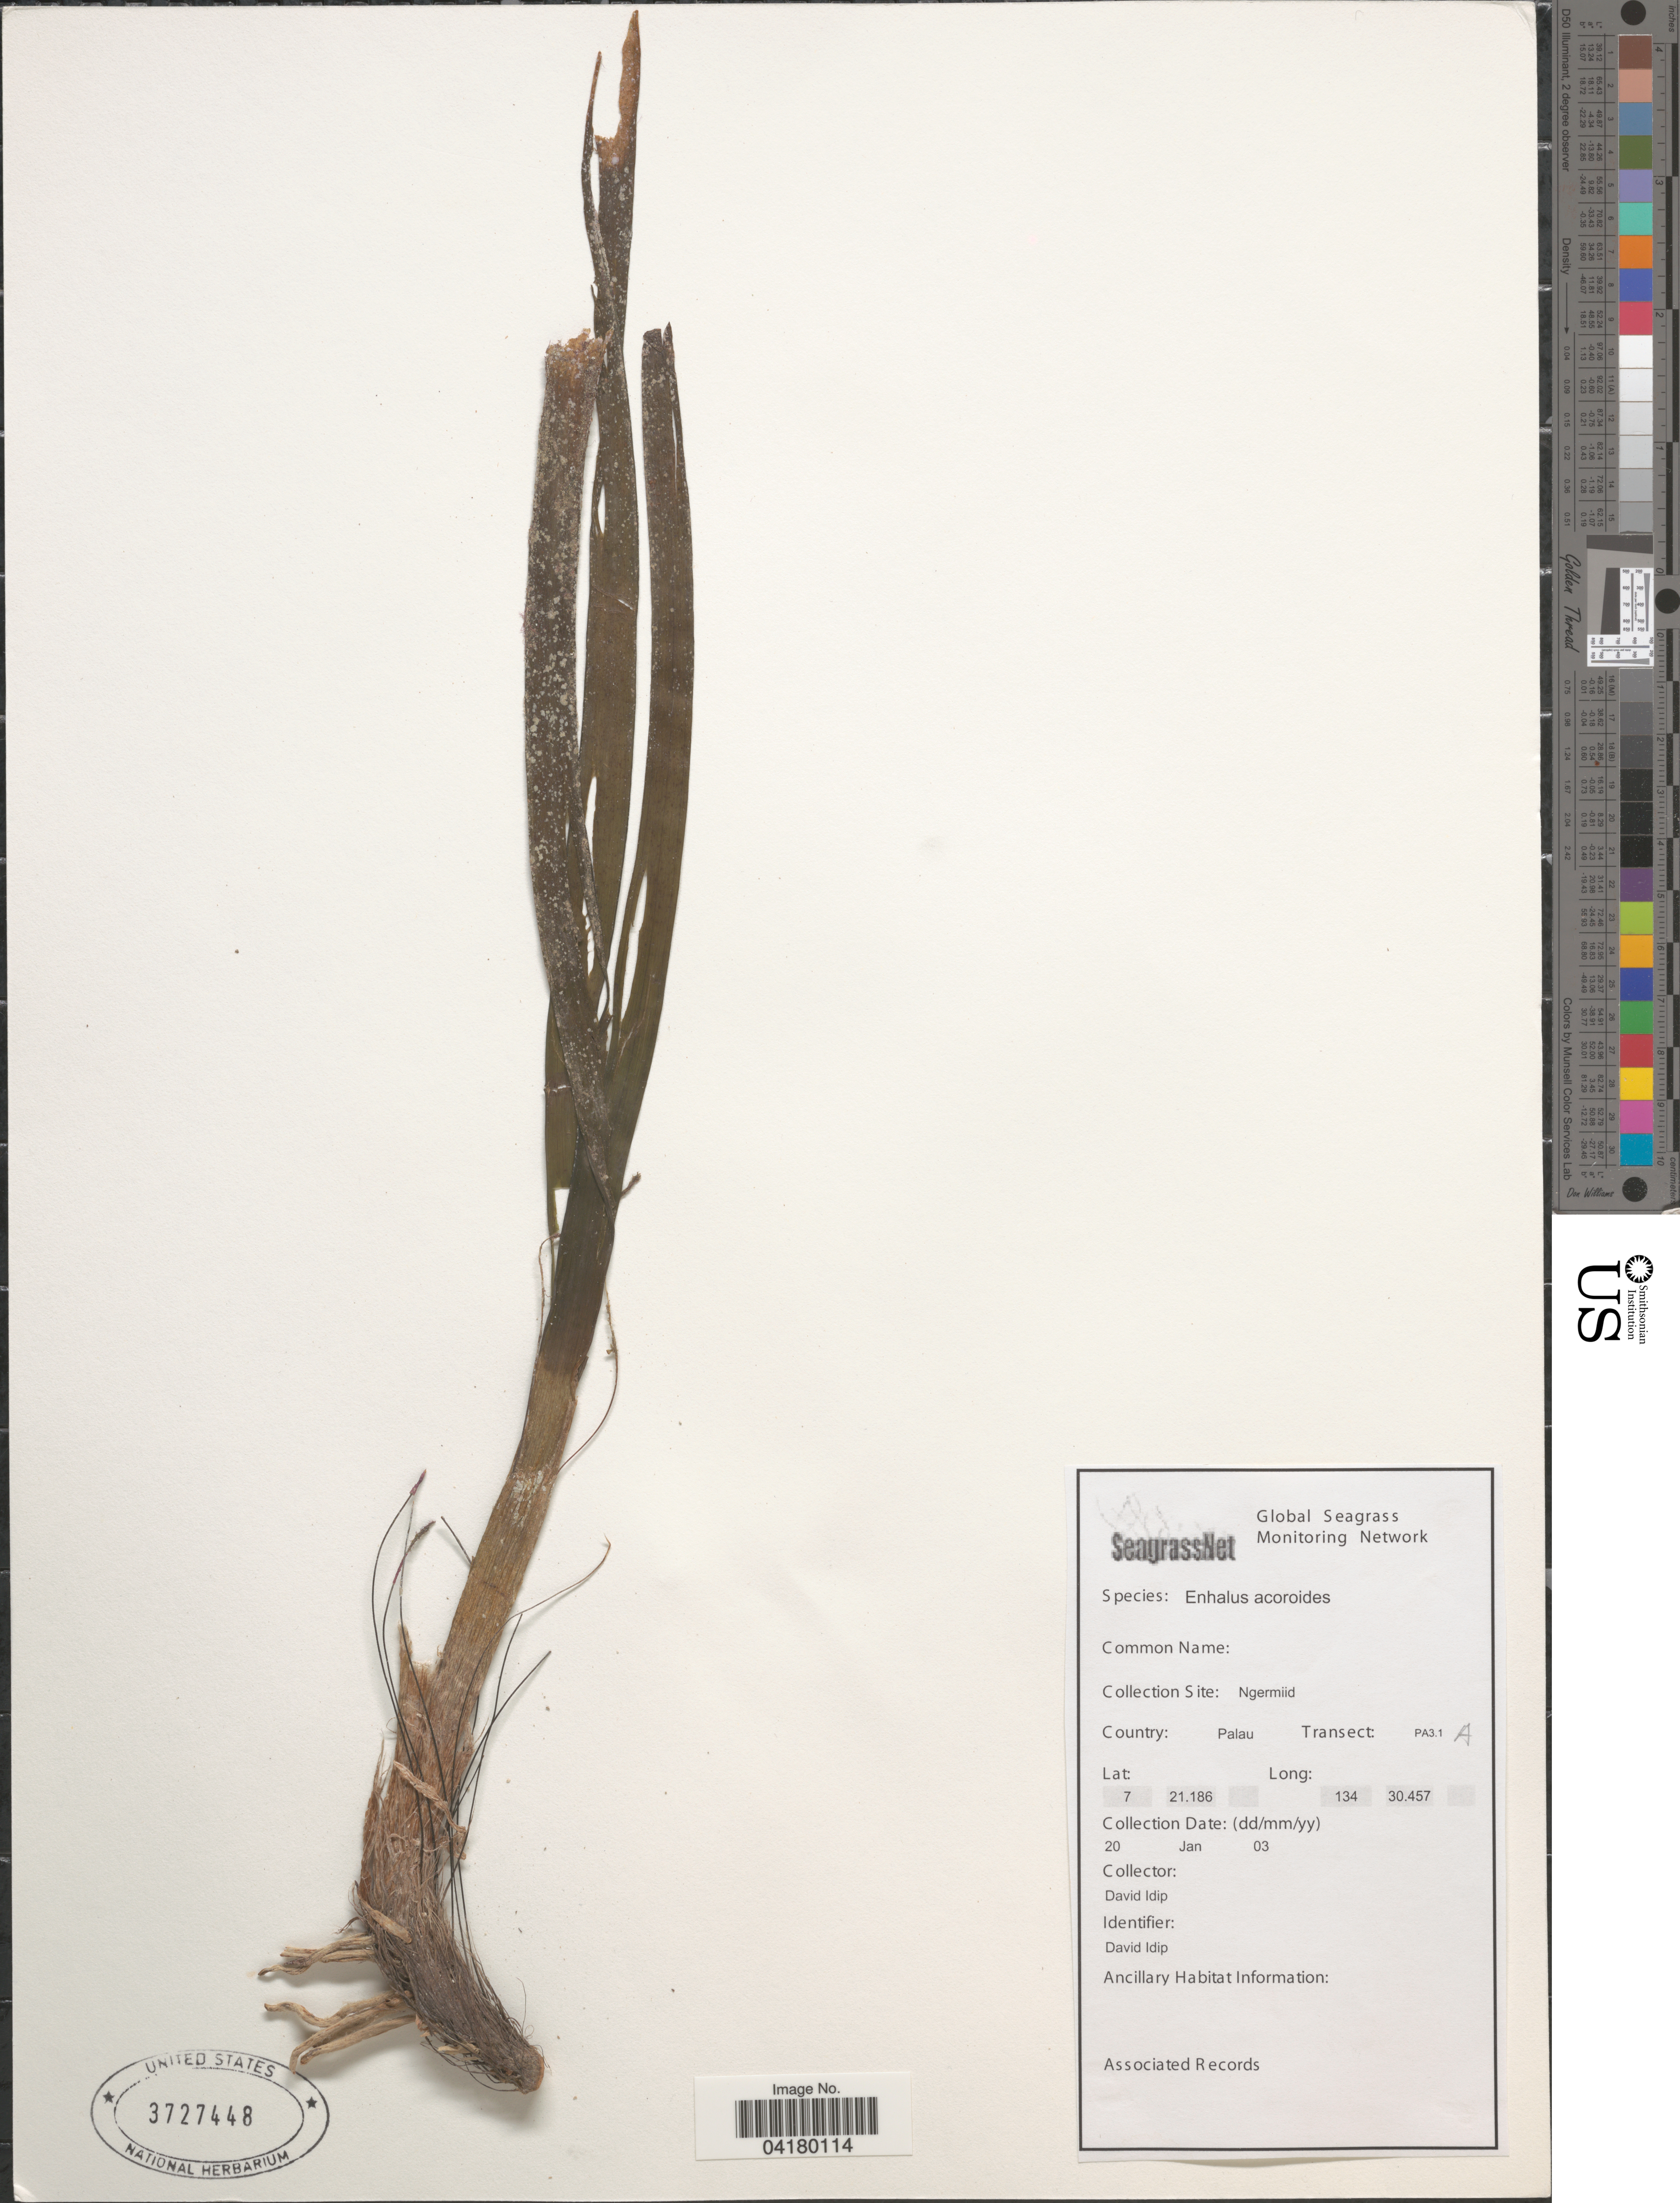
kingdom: Plantae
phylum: Tracheophyta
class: Liliopsida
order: Alismatales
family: Hydrocharitaceae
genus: Enhalus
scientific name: Enhalus acoroides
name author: (L. f.) Royle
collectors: D. Idip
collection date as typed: Transcribed d/m/y: 20/1/3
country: Palau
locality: Collection Site: Ngermiid. Country: Palau. Transect: PA3.1A.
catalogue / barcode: US 3727448